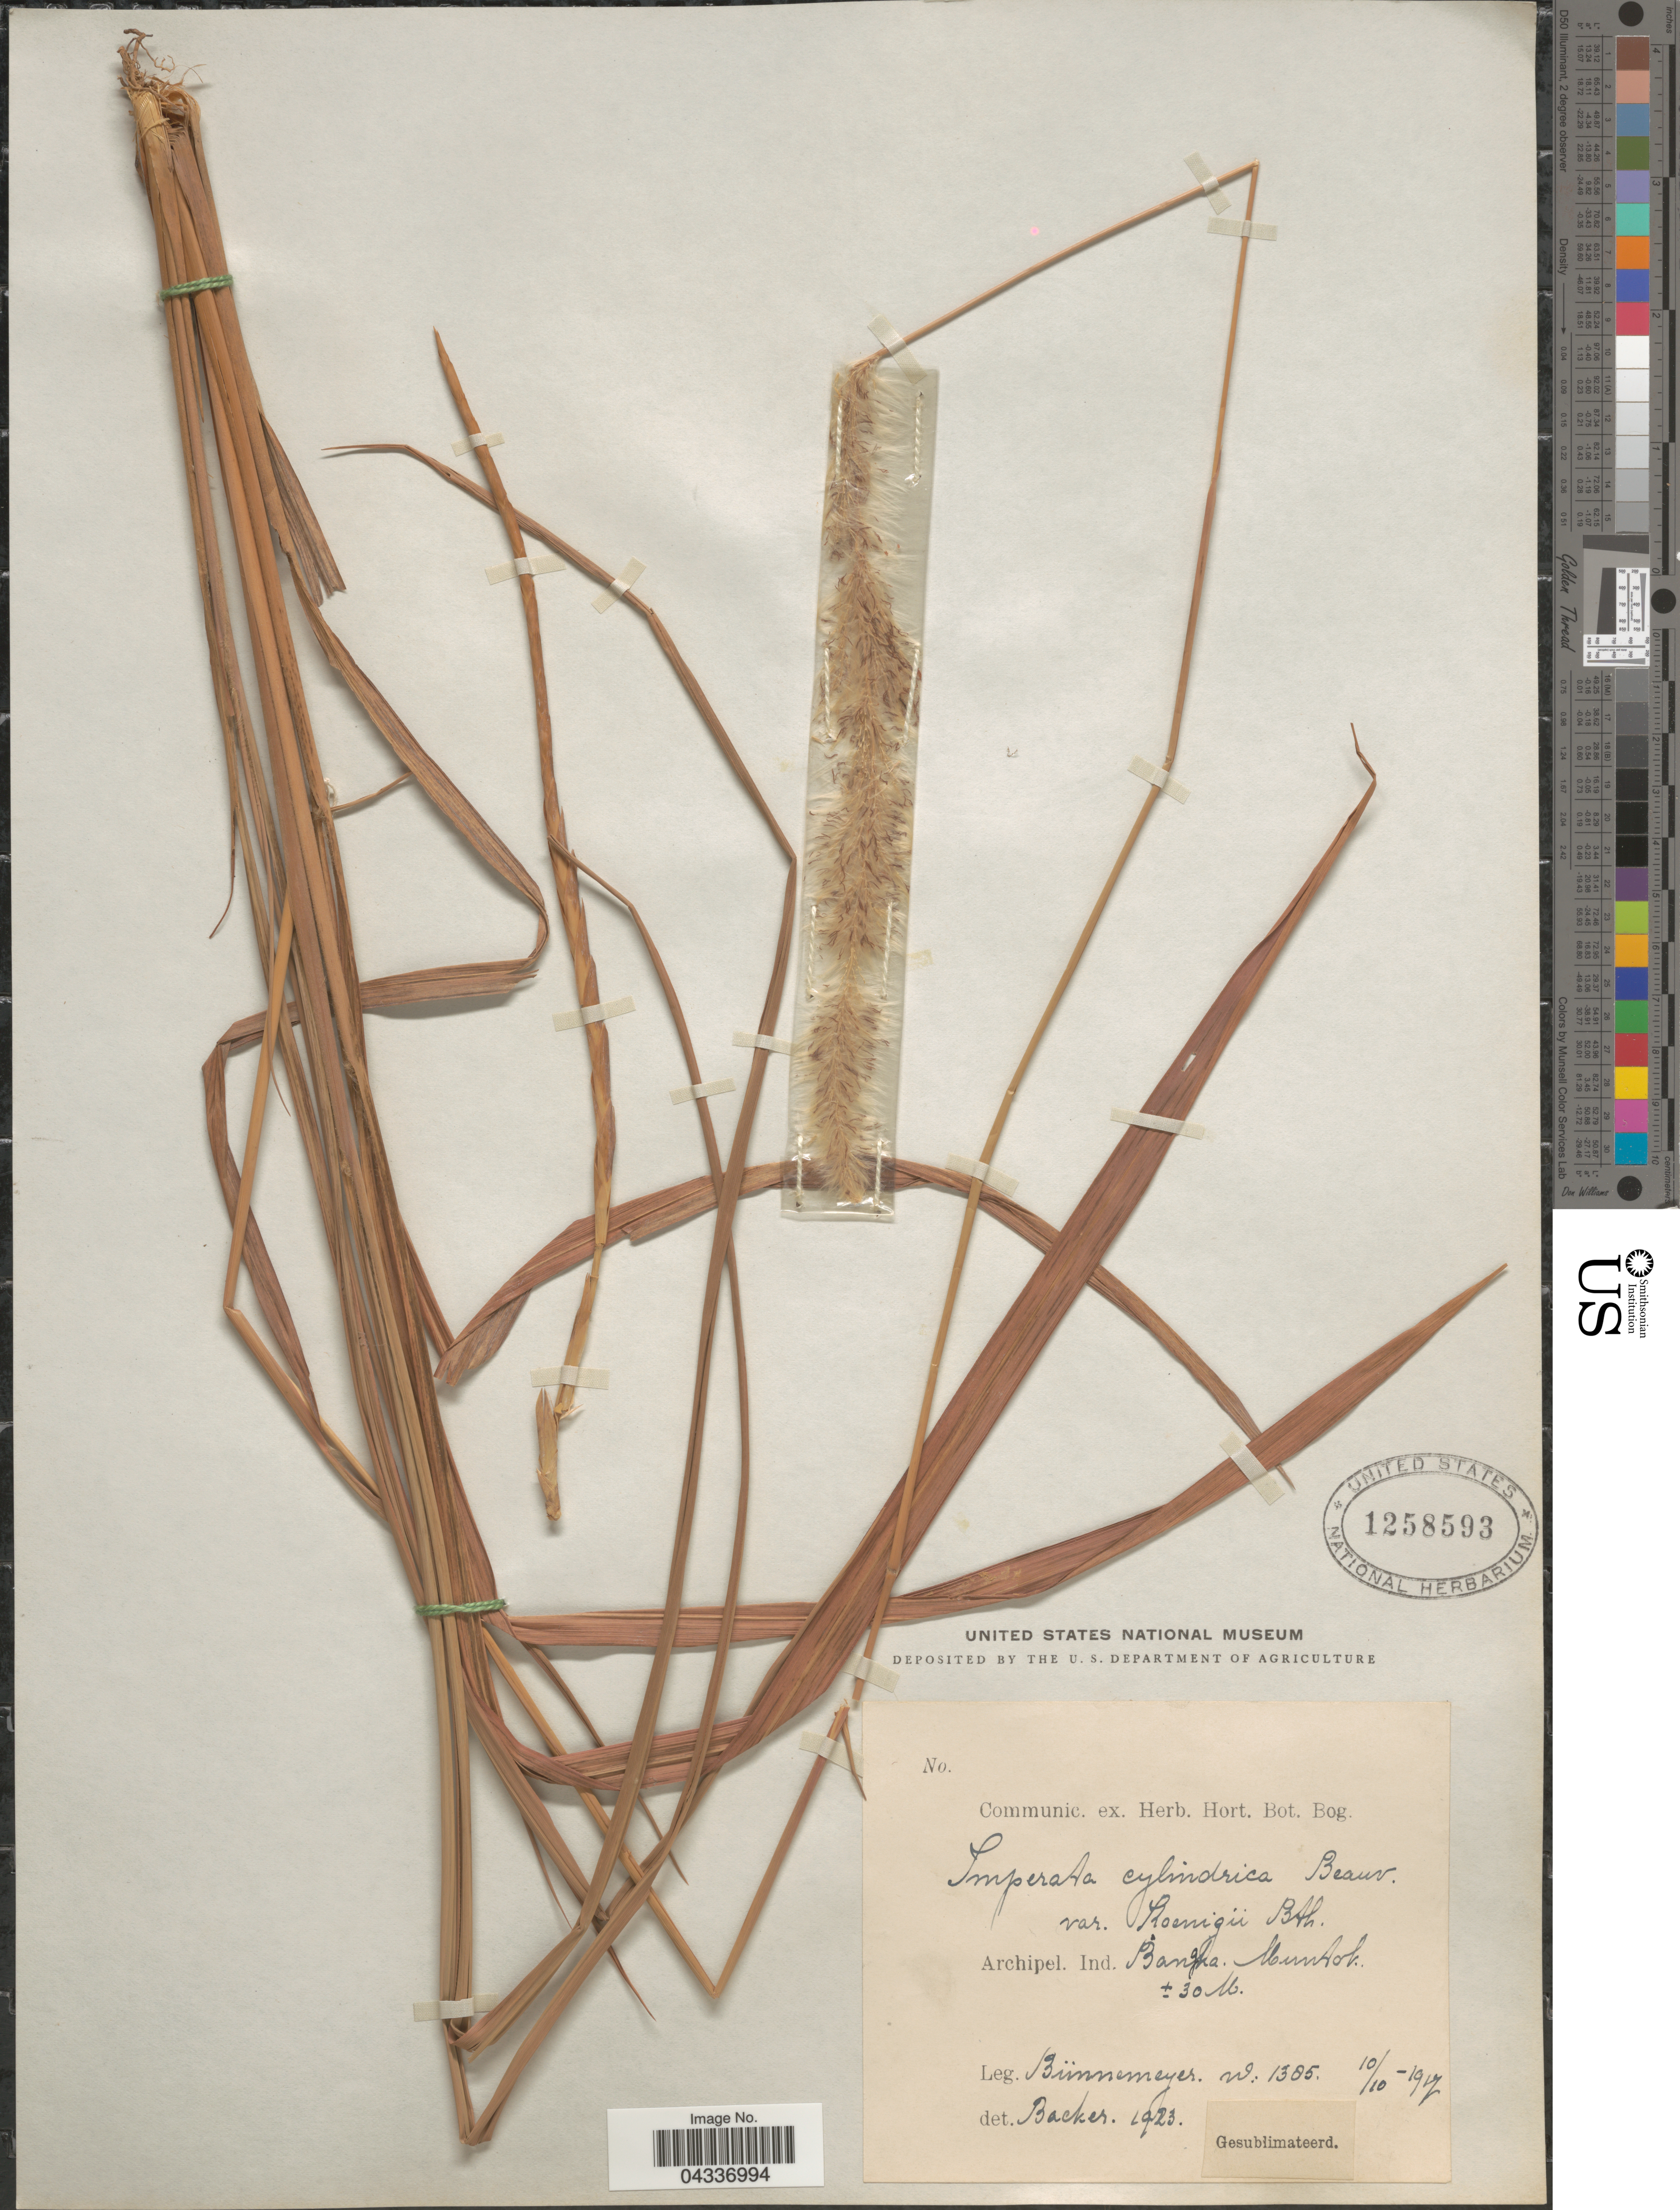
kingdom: Plantae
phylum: Tracheophyta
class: Liliopsida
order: Poales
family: Poaceae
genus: Imperata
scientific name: Imperata cylindrica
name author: (L.) P. Beauv.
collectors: Bunnemeyer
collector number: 1385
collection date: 1917-10-10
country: Indonesia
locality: Archipel. Ind. Bangka. Muntok.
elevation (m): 30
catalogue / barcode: US 1258593